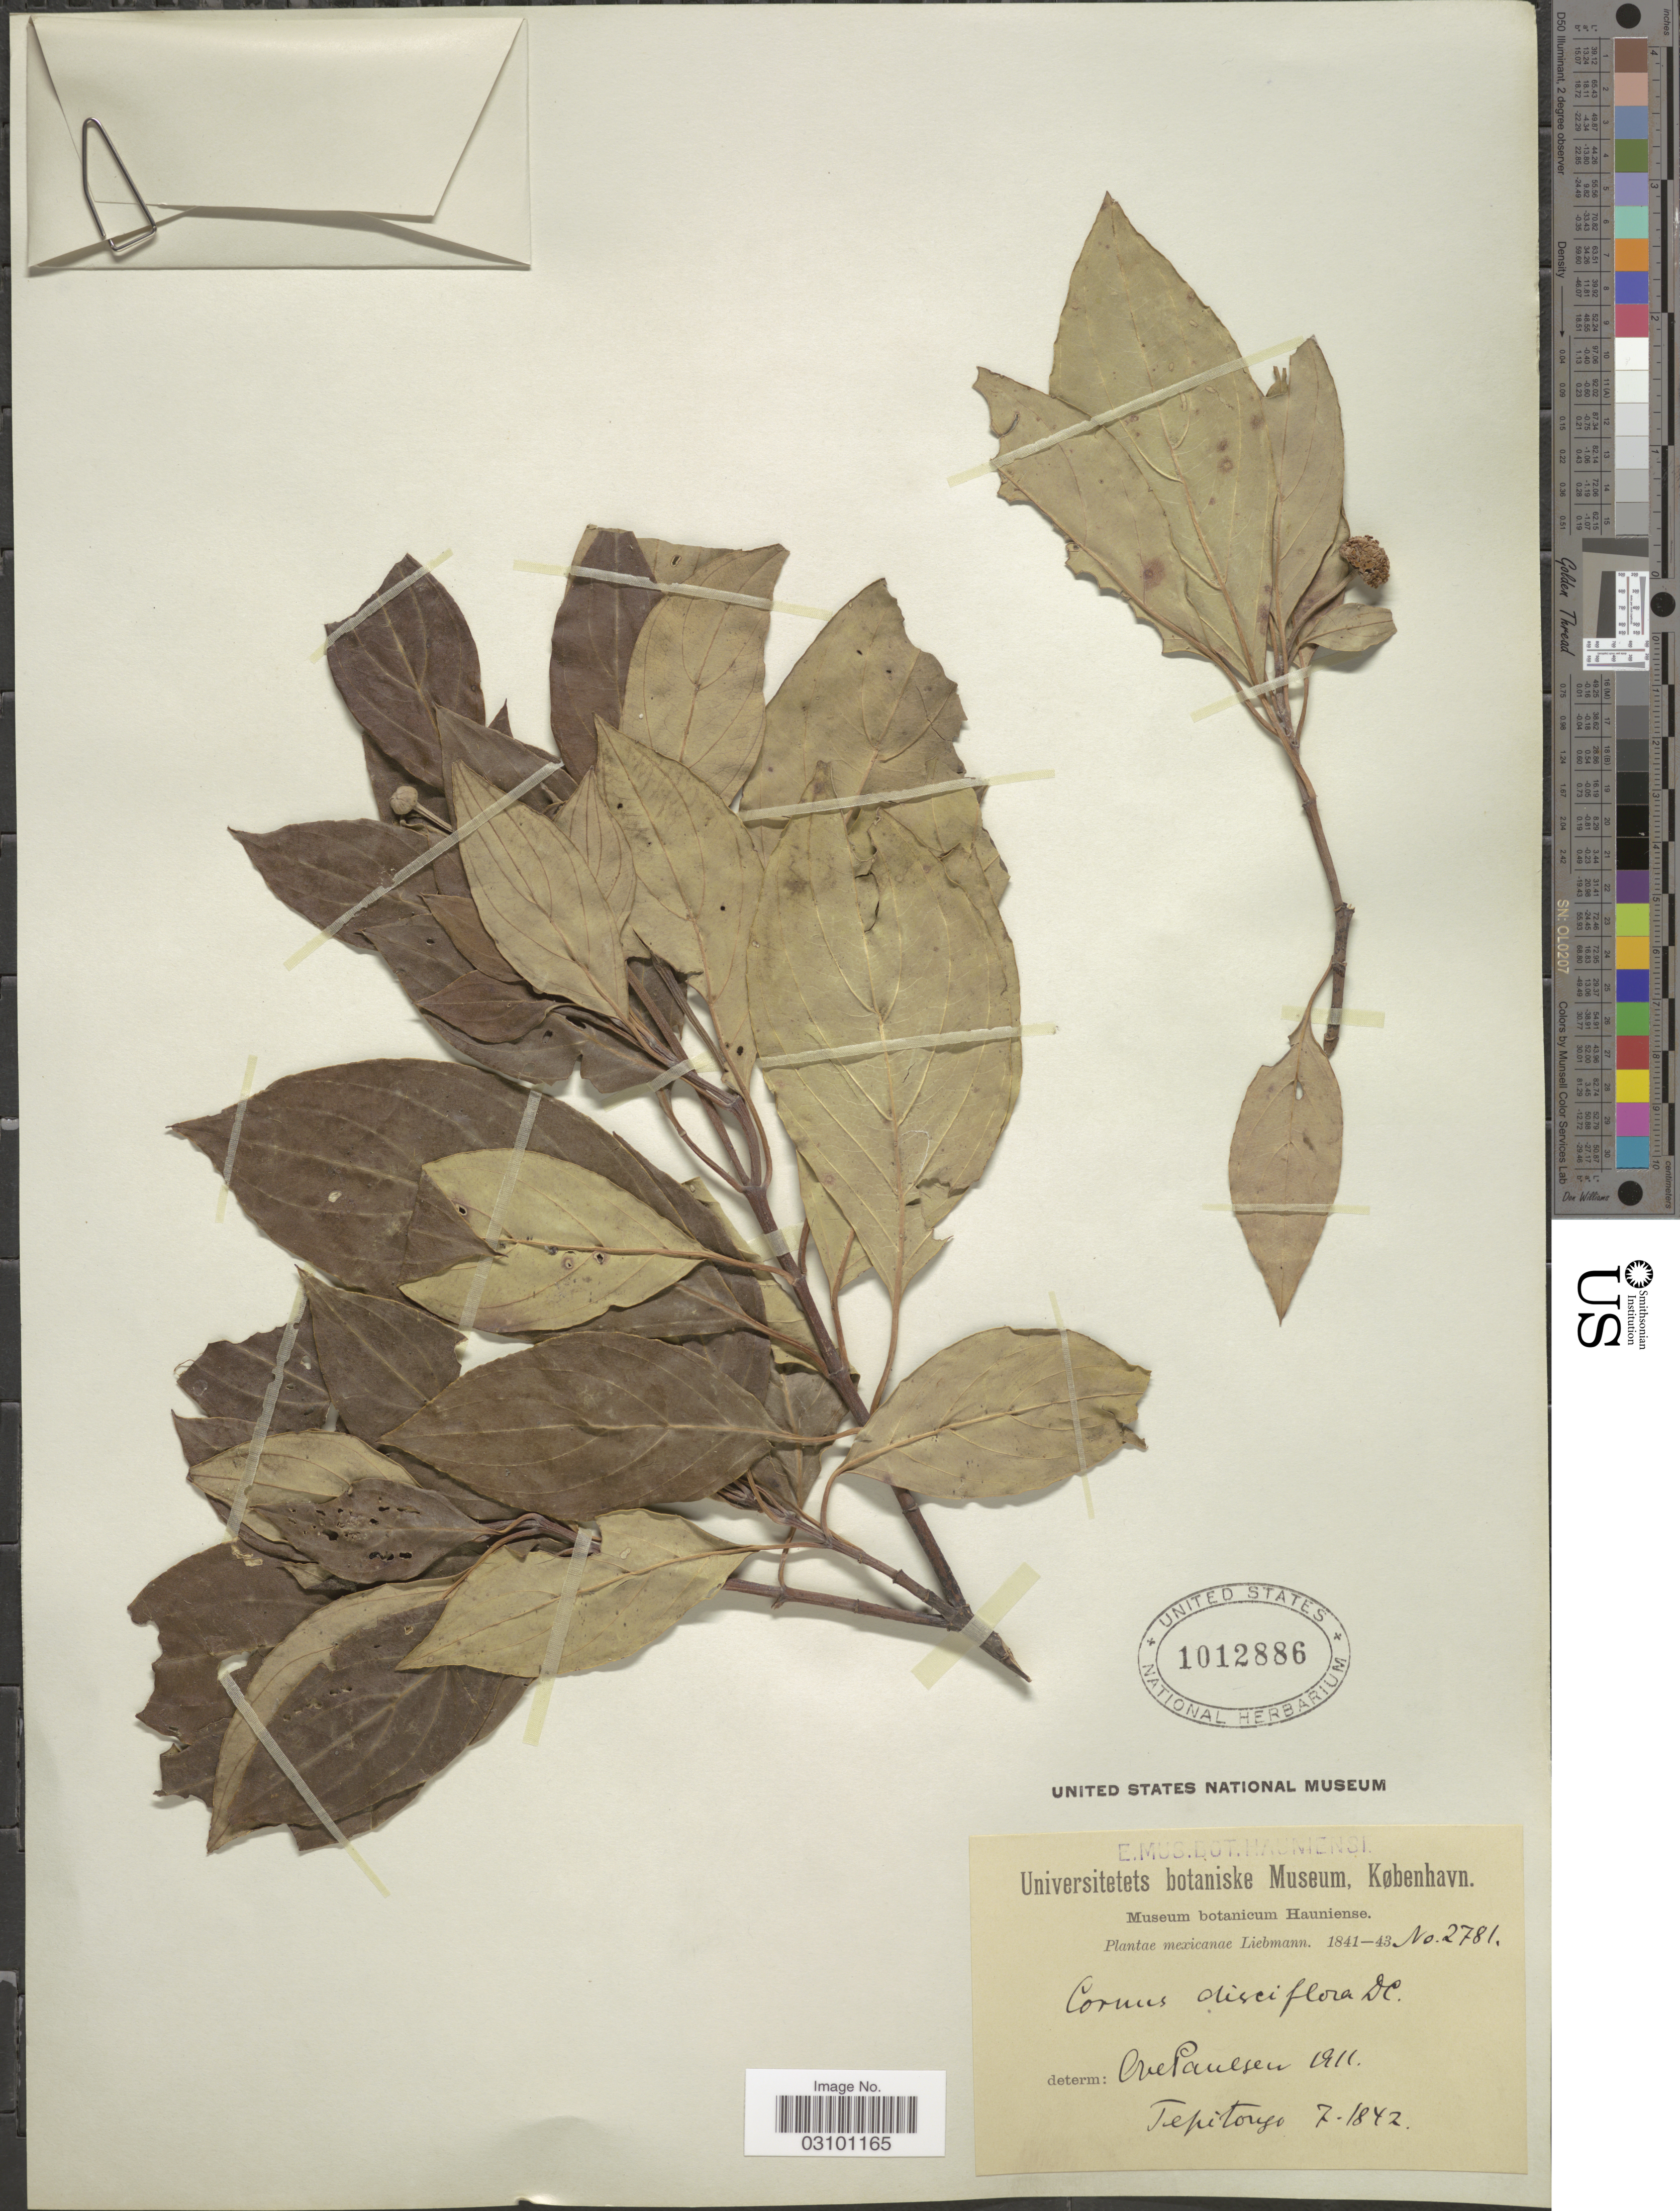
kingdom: Plantae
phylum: Tracheophyta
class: Magnoliopsida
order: Cornales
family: Cornaceae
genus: Cornus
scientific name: Cornus disciflora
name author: Moc. & Sessé ex DC.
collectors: Liebmann, --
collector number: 2781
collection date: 1842-07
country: Mexico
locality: Tepetongo.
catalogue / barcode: US 1012886